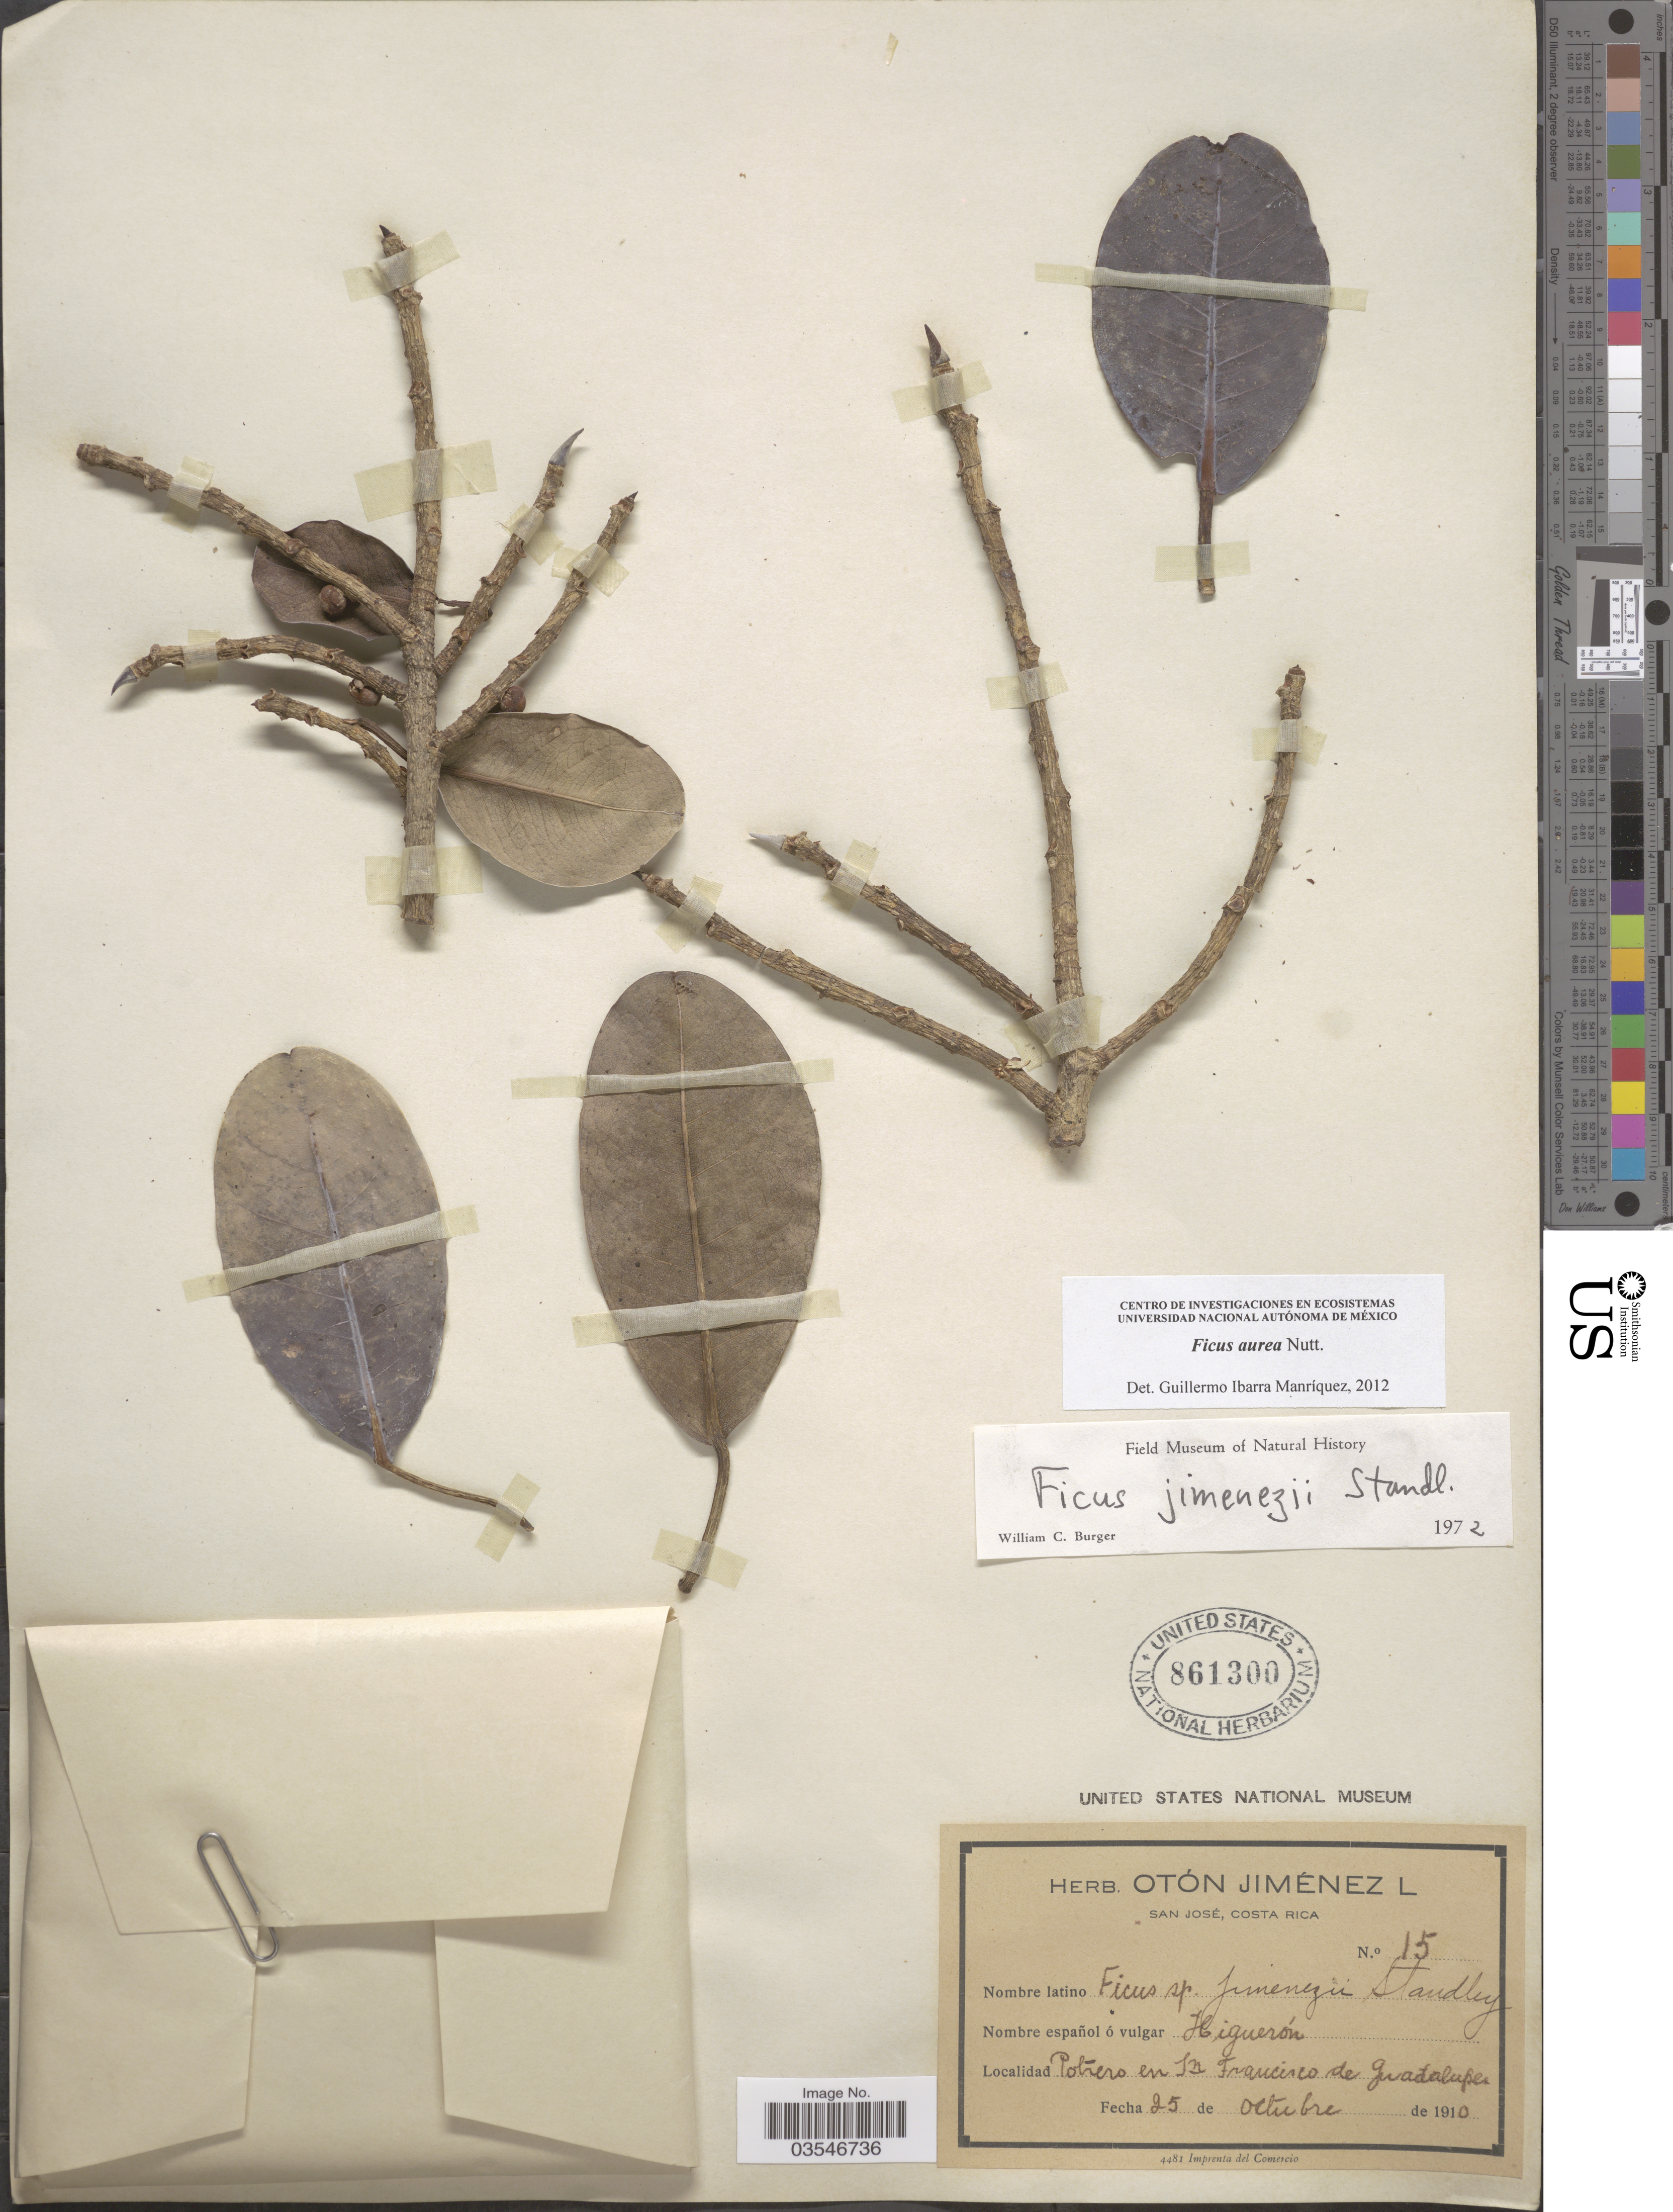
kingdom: Plantae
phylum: Tracheophyta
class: Magnoliopsida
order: Rosales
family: Moraceae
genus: Ficus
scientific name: Ficus aurea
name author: Nutt.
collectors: ex herb. O. Jimenez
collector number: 15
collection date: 1910-10-25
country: Costa Rica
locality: Potrero en Sn Francisco de Guadalupe.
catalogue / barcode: US 861300